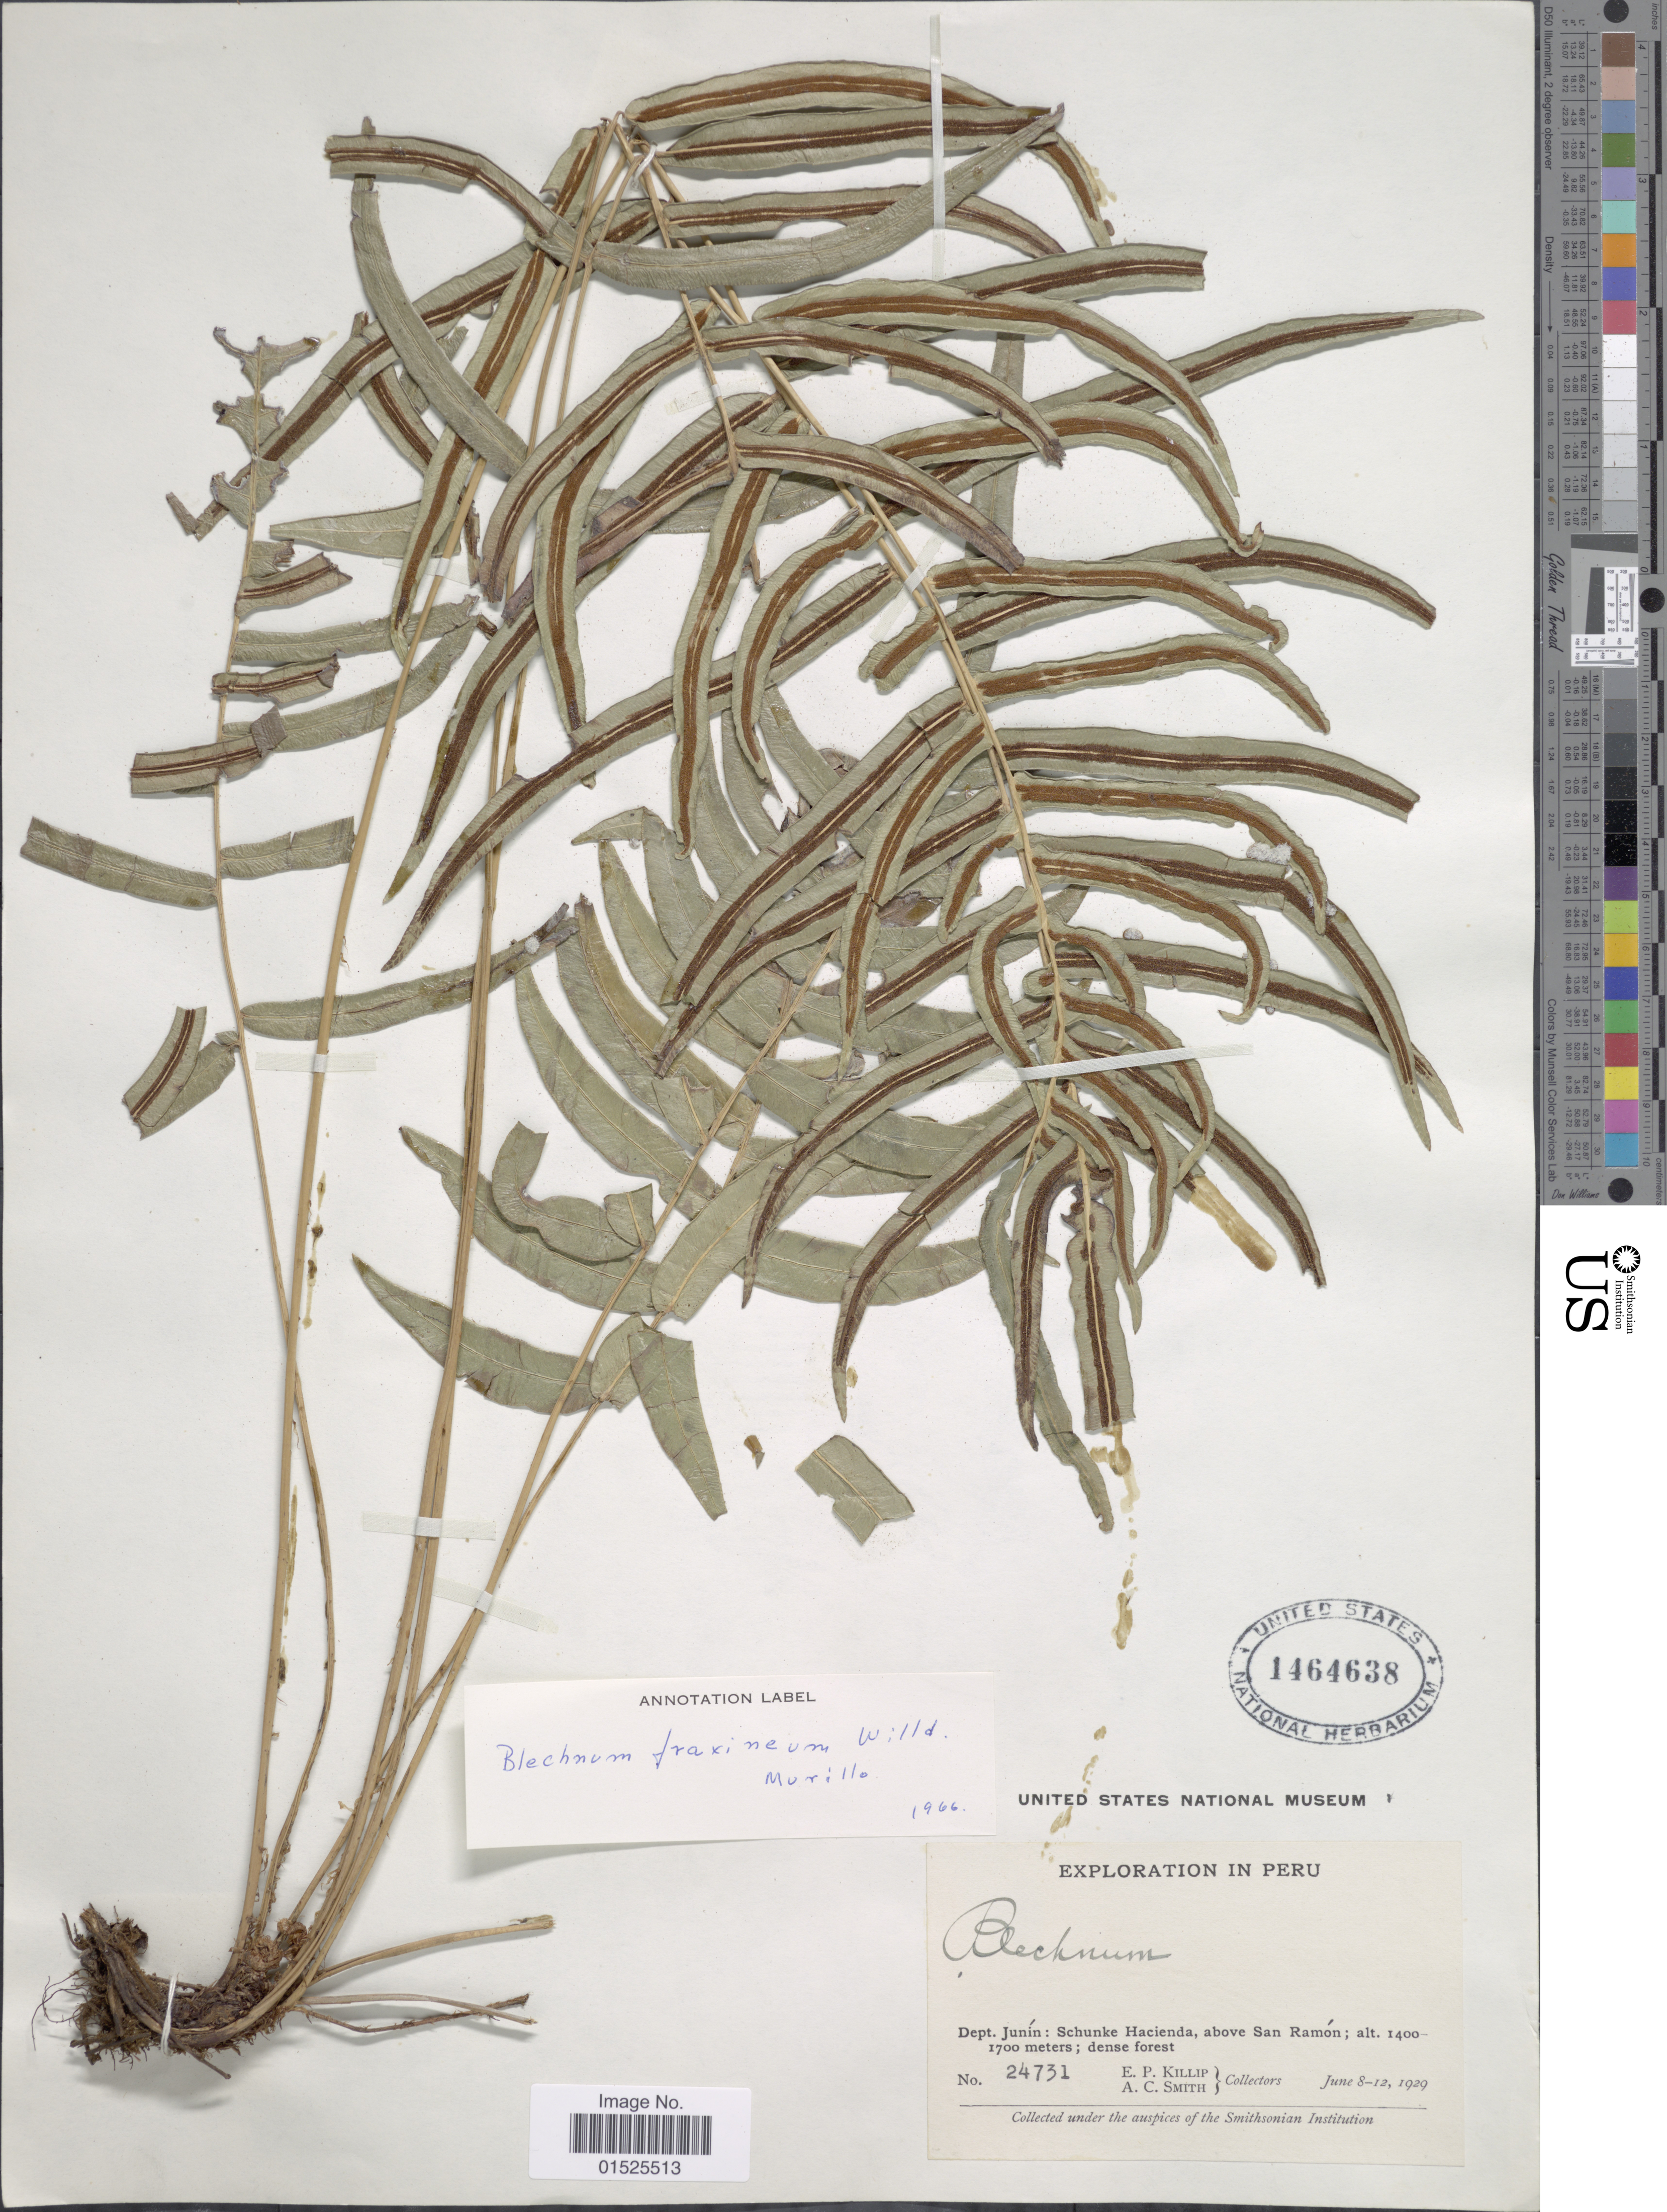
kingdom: Plantae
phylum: Tracheophyta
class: Polypodiopsida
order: Polypodiales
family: Blechnaceae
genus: Blechnum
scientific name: Blechnum caudatum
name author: Cav.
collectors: E. P. Killip & A. C. Smith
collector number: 24731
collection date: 1929-06-08/1929-06-12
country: Peru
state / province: Junín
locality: Schunke Hacienda, above San Ramón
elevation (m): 1400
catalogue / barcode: US 1464638